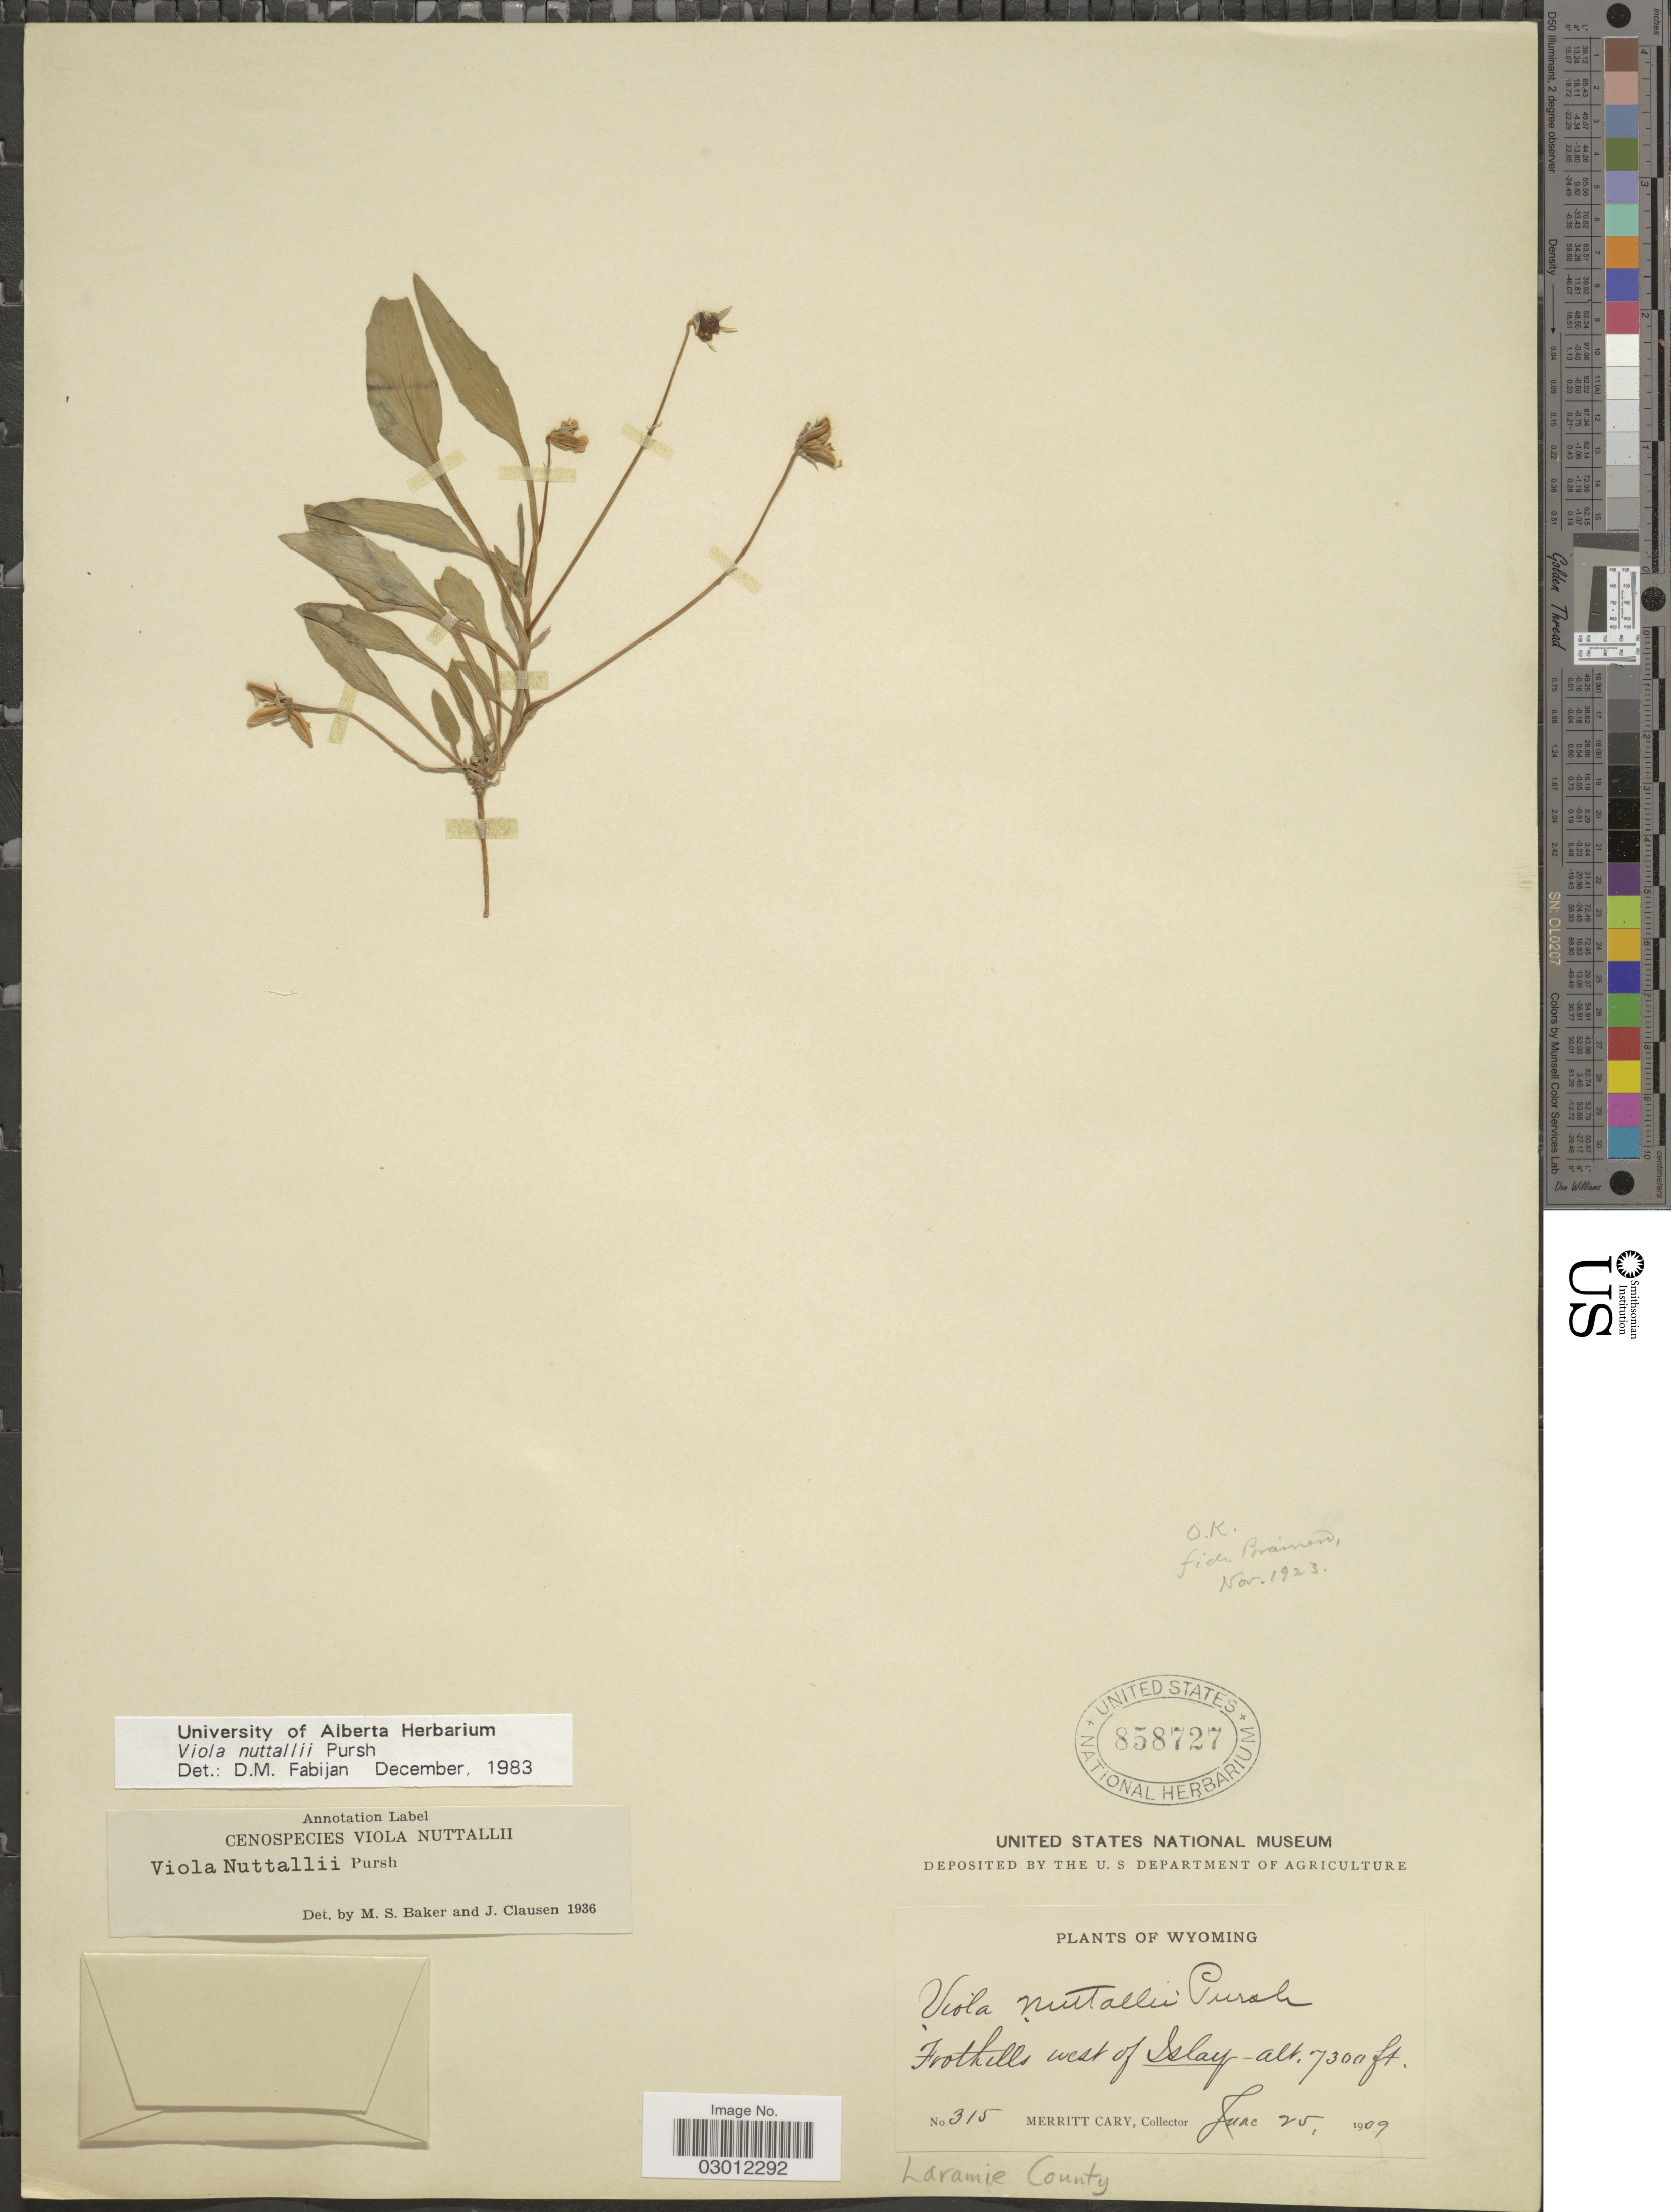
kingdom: Plantae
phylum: Tracheophyta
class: Magnoliopsida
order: Malpighiales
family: Violaceae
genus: Viola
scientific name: Viola nuttallii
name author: Pursh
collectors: M. Cary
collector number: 315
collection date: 1909-06-25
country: United States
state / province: Wyoming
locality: Frothhills west of Islay. Laramie County.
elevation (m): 2225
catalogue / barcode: US 858727